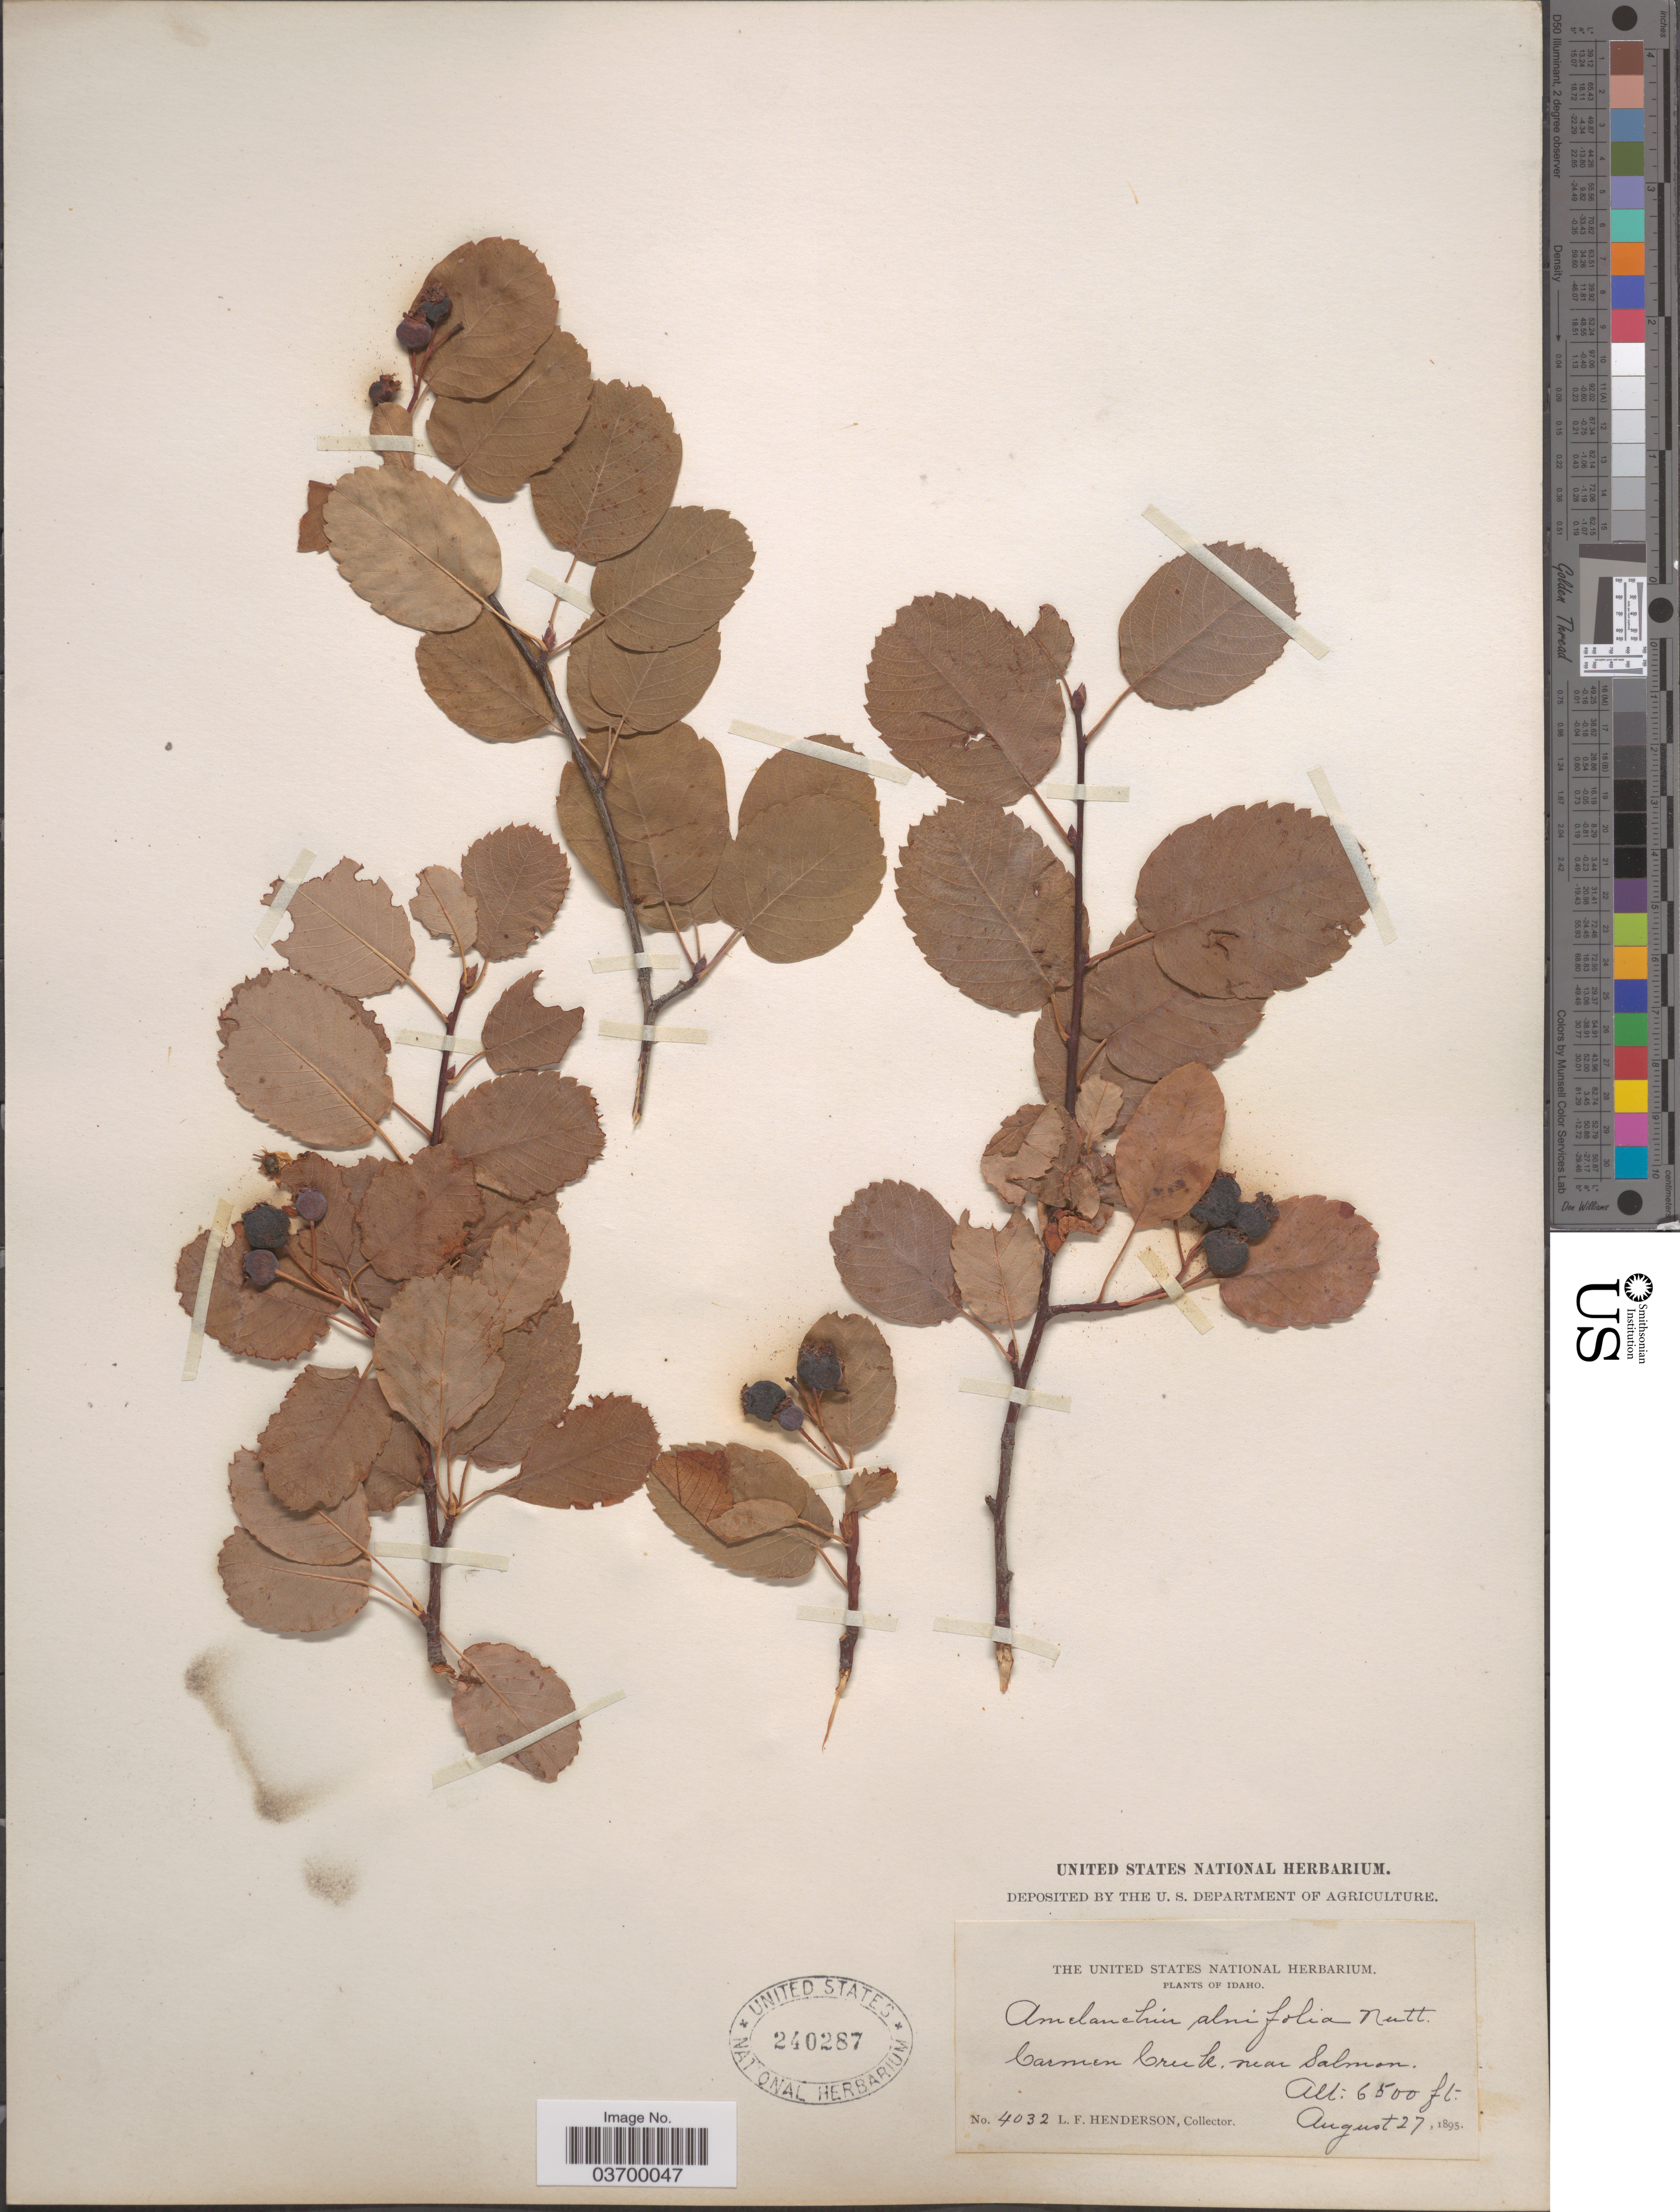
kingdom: Plantae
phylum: Tracheophyta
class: Magnoliopsida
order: Rosales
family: Rosaceae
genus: Amelanchier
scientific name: Amelanchier alnifolia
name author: (Nutt.) Nutt. ex M. Roem.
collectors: L. Henderson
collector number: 4032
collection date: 1895-08-27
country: United States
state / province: Idaho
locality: Carmen Creek, near Salmon.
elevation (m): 1981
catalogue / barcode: US 240287